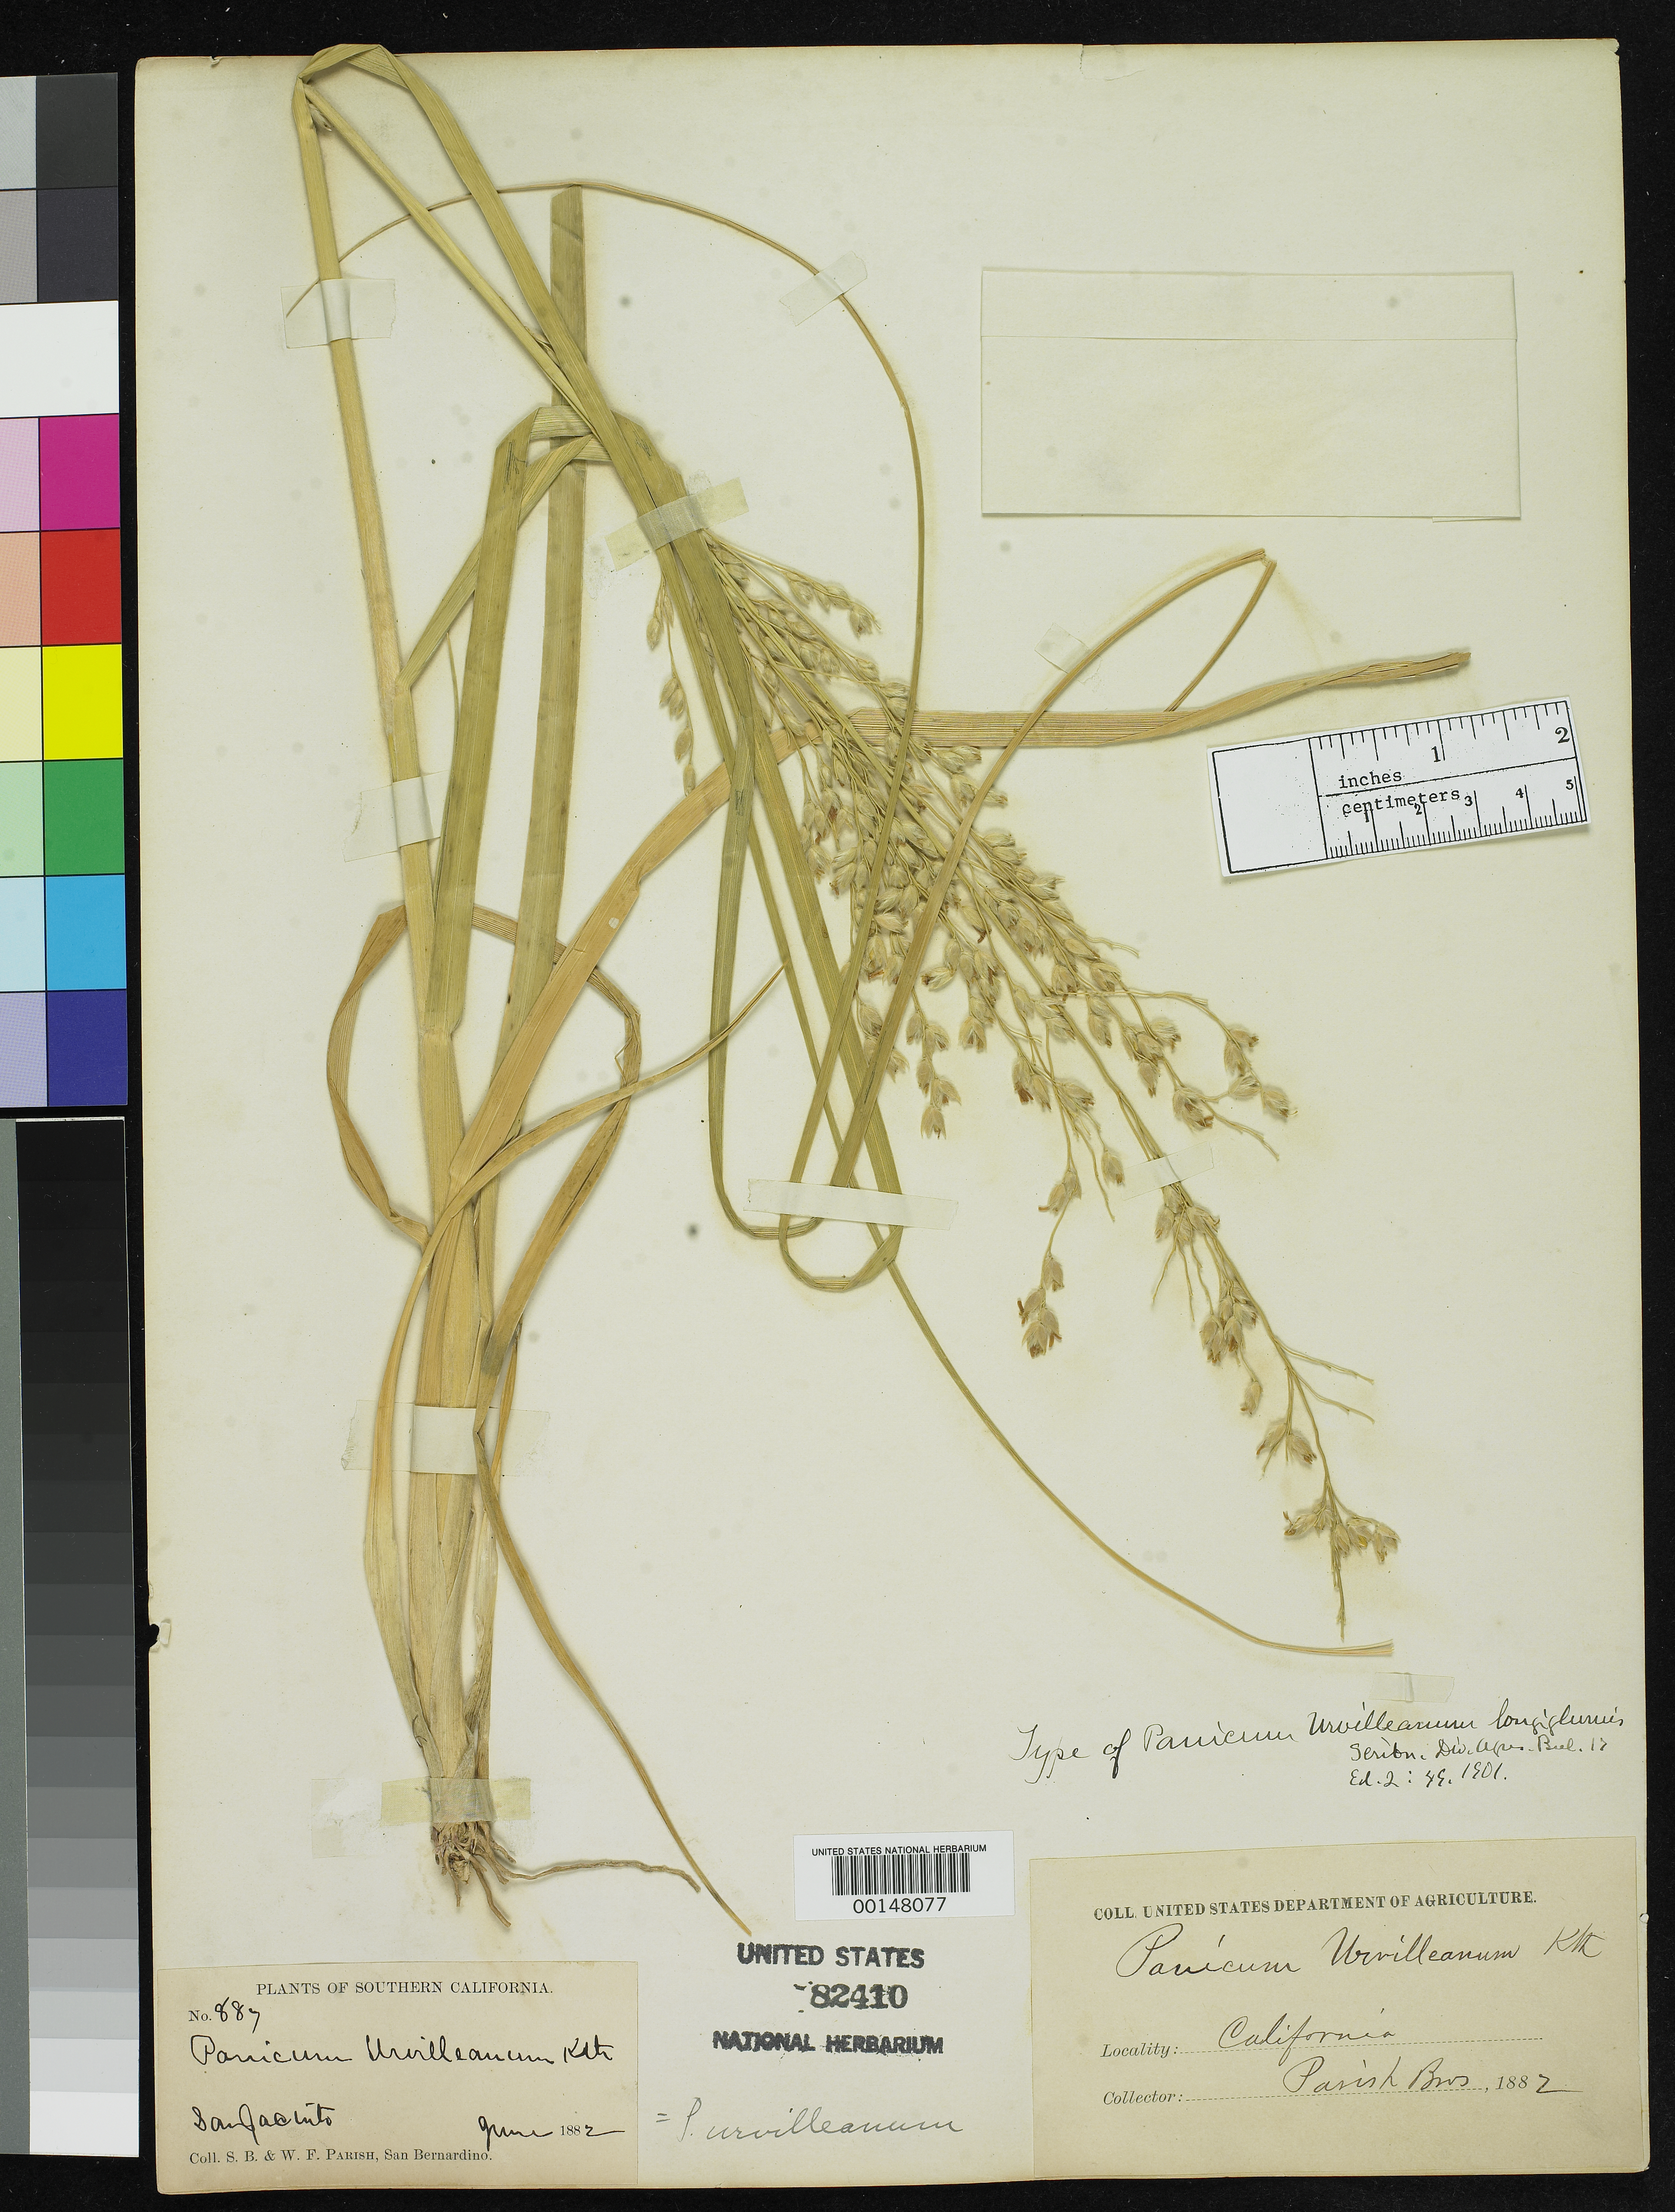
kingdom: Plantae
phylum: Tracheophyta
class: Liliopsida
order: Poales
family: Poaceae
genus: Panicum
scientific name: Panicum urvilleanum var. longiglume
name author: Scribn.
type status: Holotype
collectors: S. B. Parish & W. F. Parish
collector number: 887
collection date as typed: Jun 1882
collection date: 1882-06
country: United States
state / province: California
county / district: San Bernardino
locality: San Jacinto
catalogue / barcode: US 82410